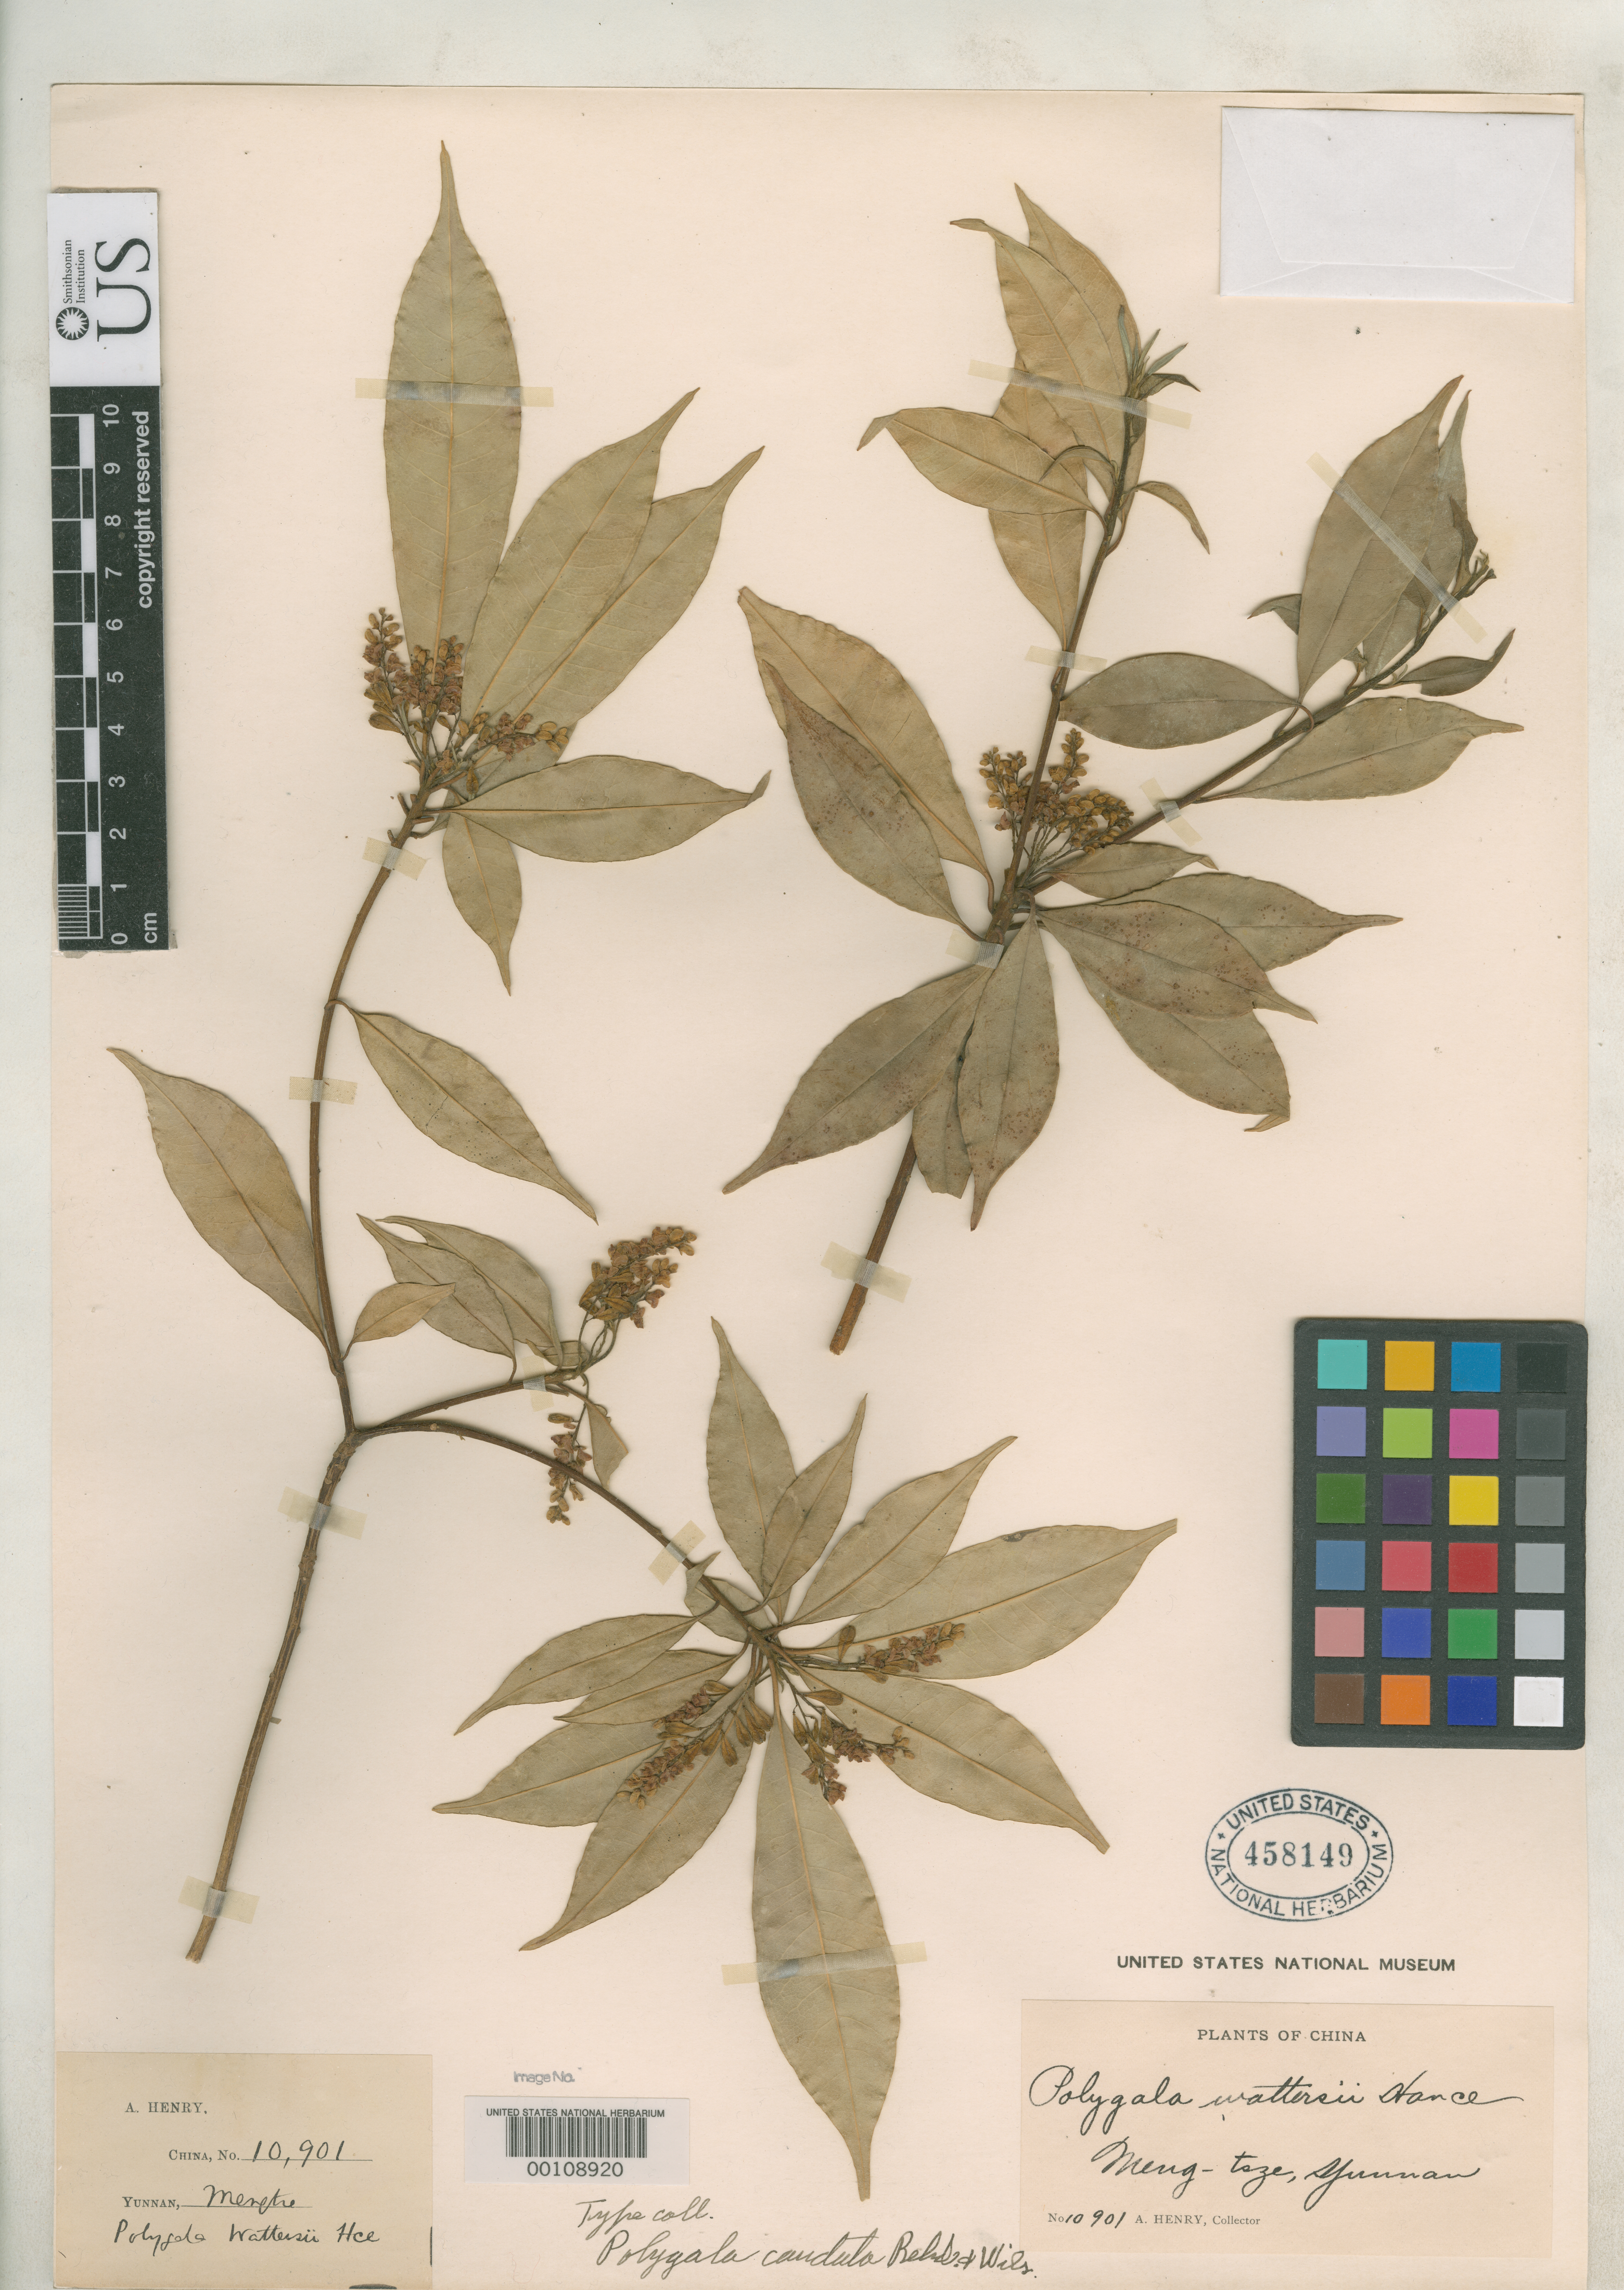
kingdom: Plantae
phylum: Tracheophyta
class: Magnoliopsida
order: Fabales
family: Polygalaceae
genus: Polygala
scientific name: Polygala caudata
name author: Rehder & E.H. Wilson in Sarg.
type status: Isotype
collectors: A. Henry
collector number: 10901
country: China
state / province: Yunnan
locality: Mengtze.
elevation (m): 1600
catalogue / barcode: US 458149